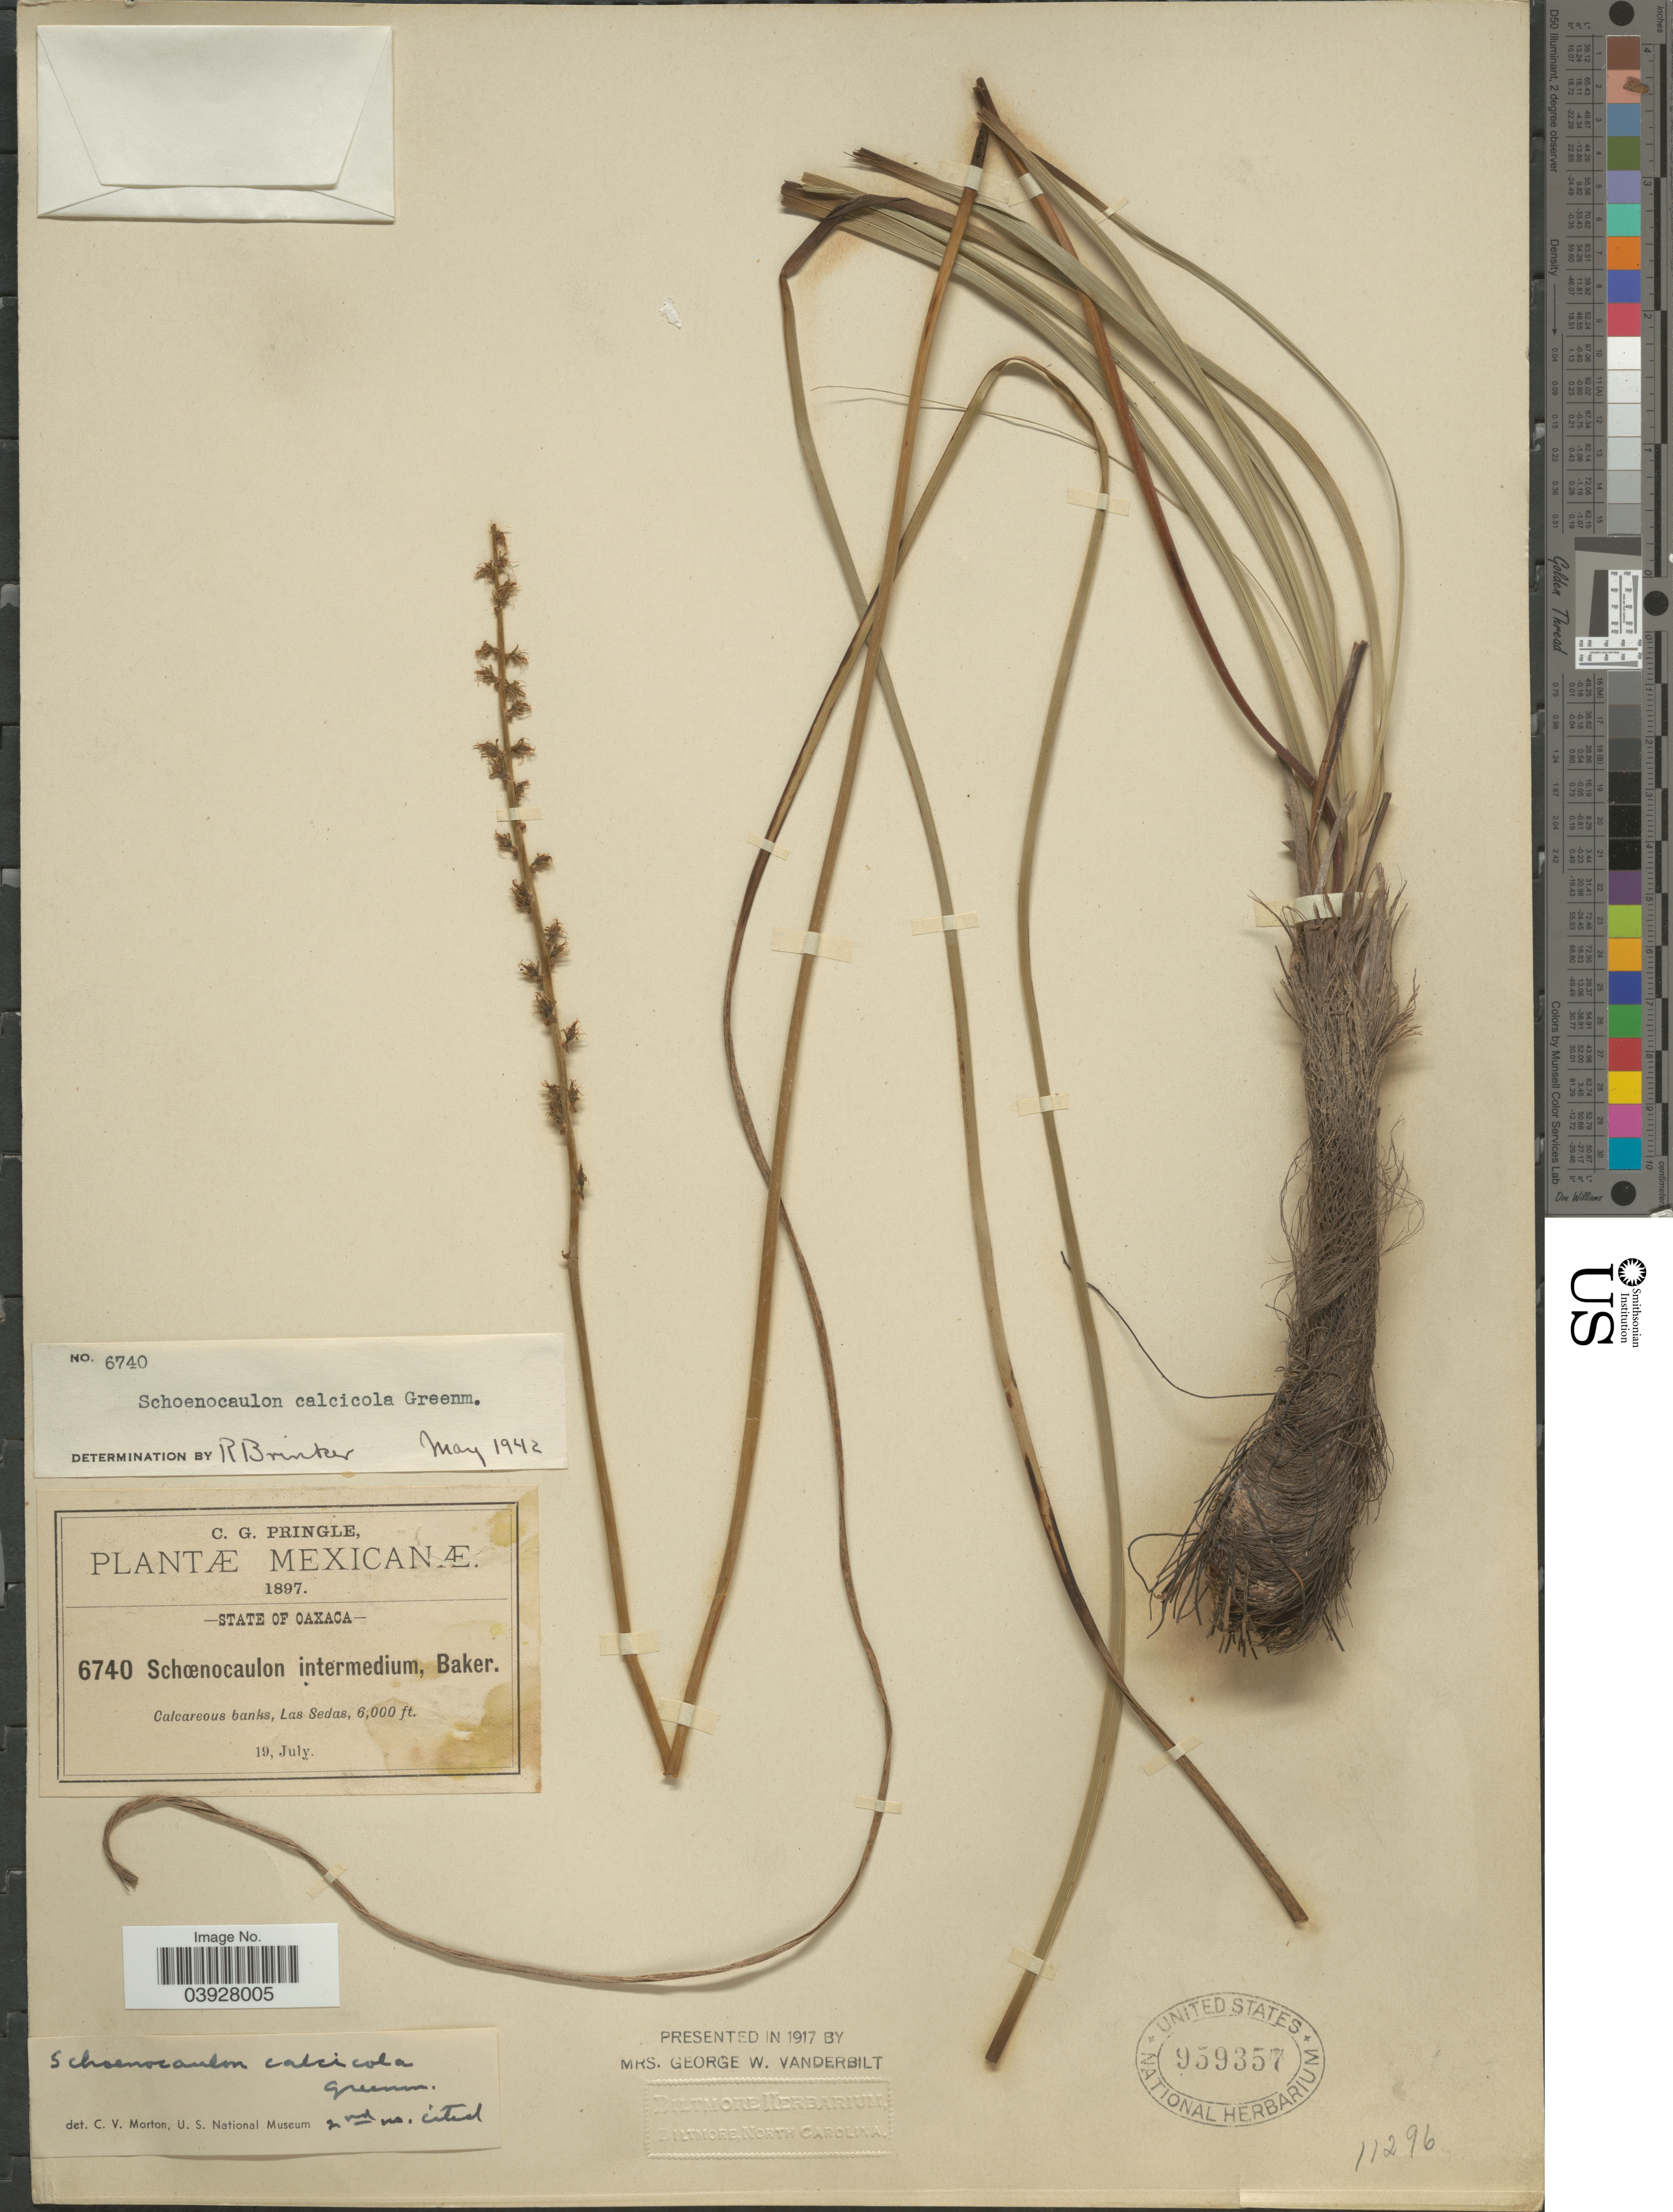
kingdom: Plantae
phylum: Tracheophyta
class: Liliopsida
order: Liliales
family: Melanthiaceae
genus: Schoenocaulon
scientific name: Schoenocaulon calcicola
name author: Greenm.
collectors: C. G. Pringle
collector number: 6740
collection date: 1897-07-19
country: Mexico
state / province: Oaxaca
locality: Las Sedas.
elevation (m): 1829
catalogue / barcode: US 959357